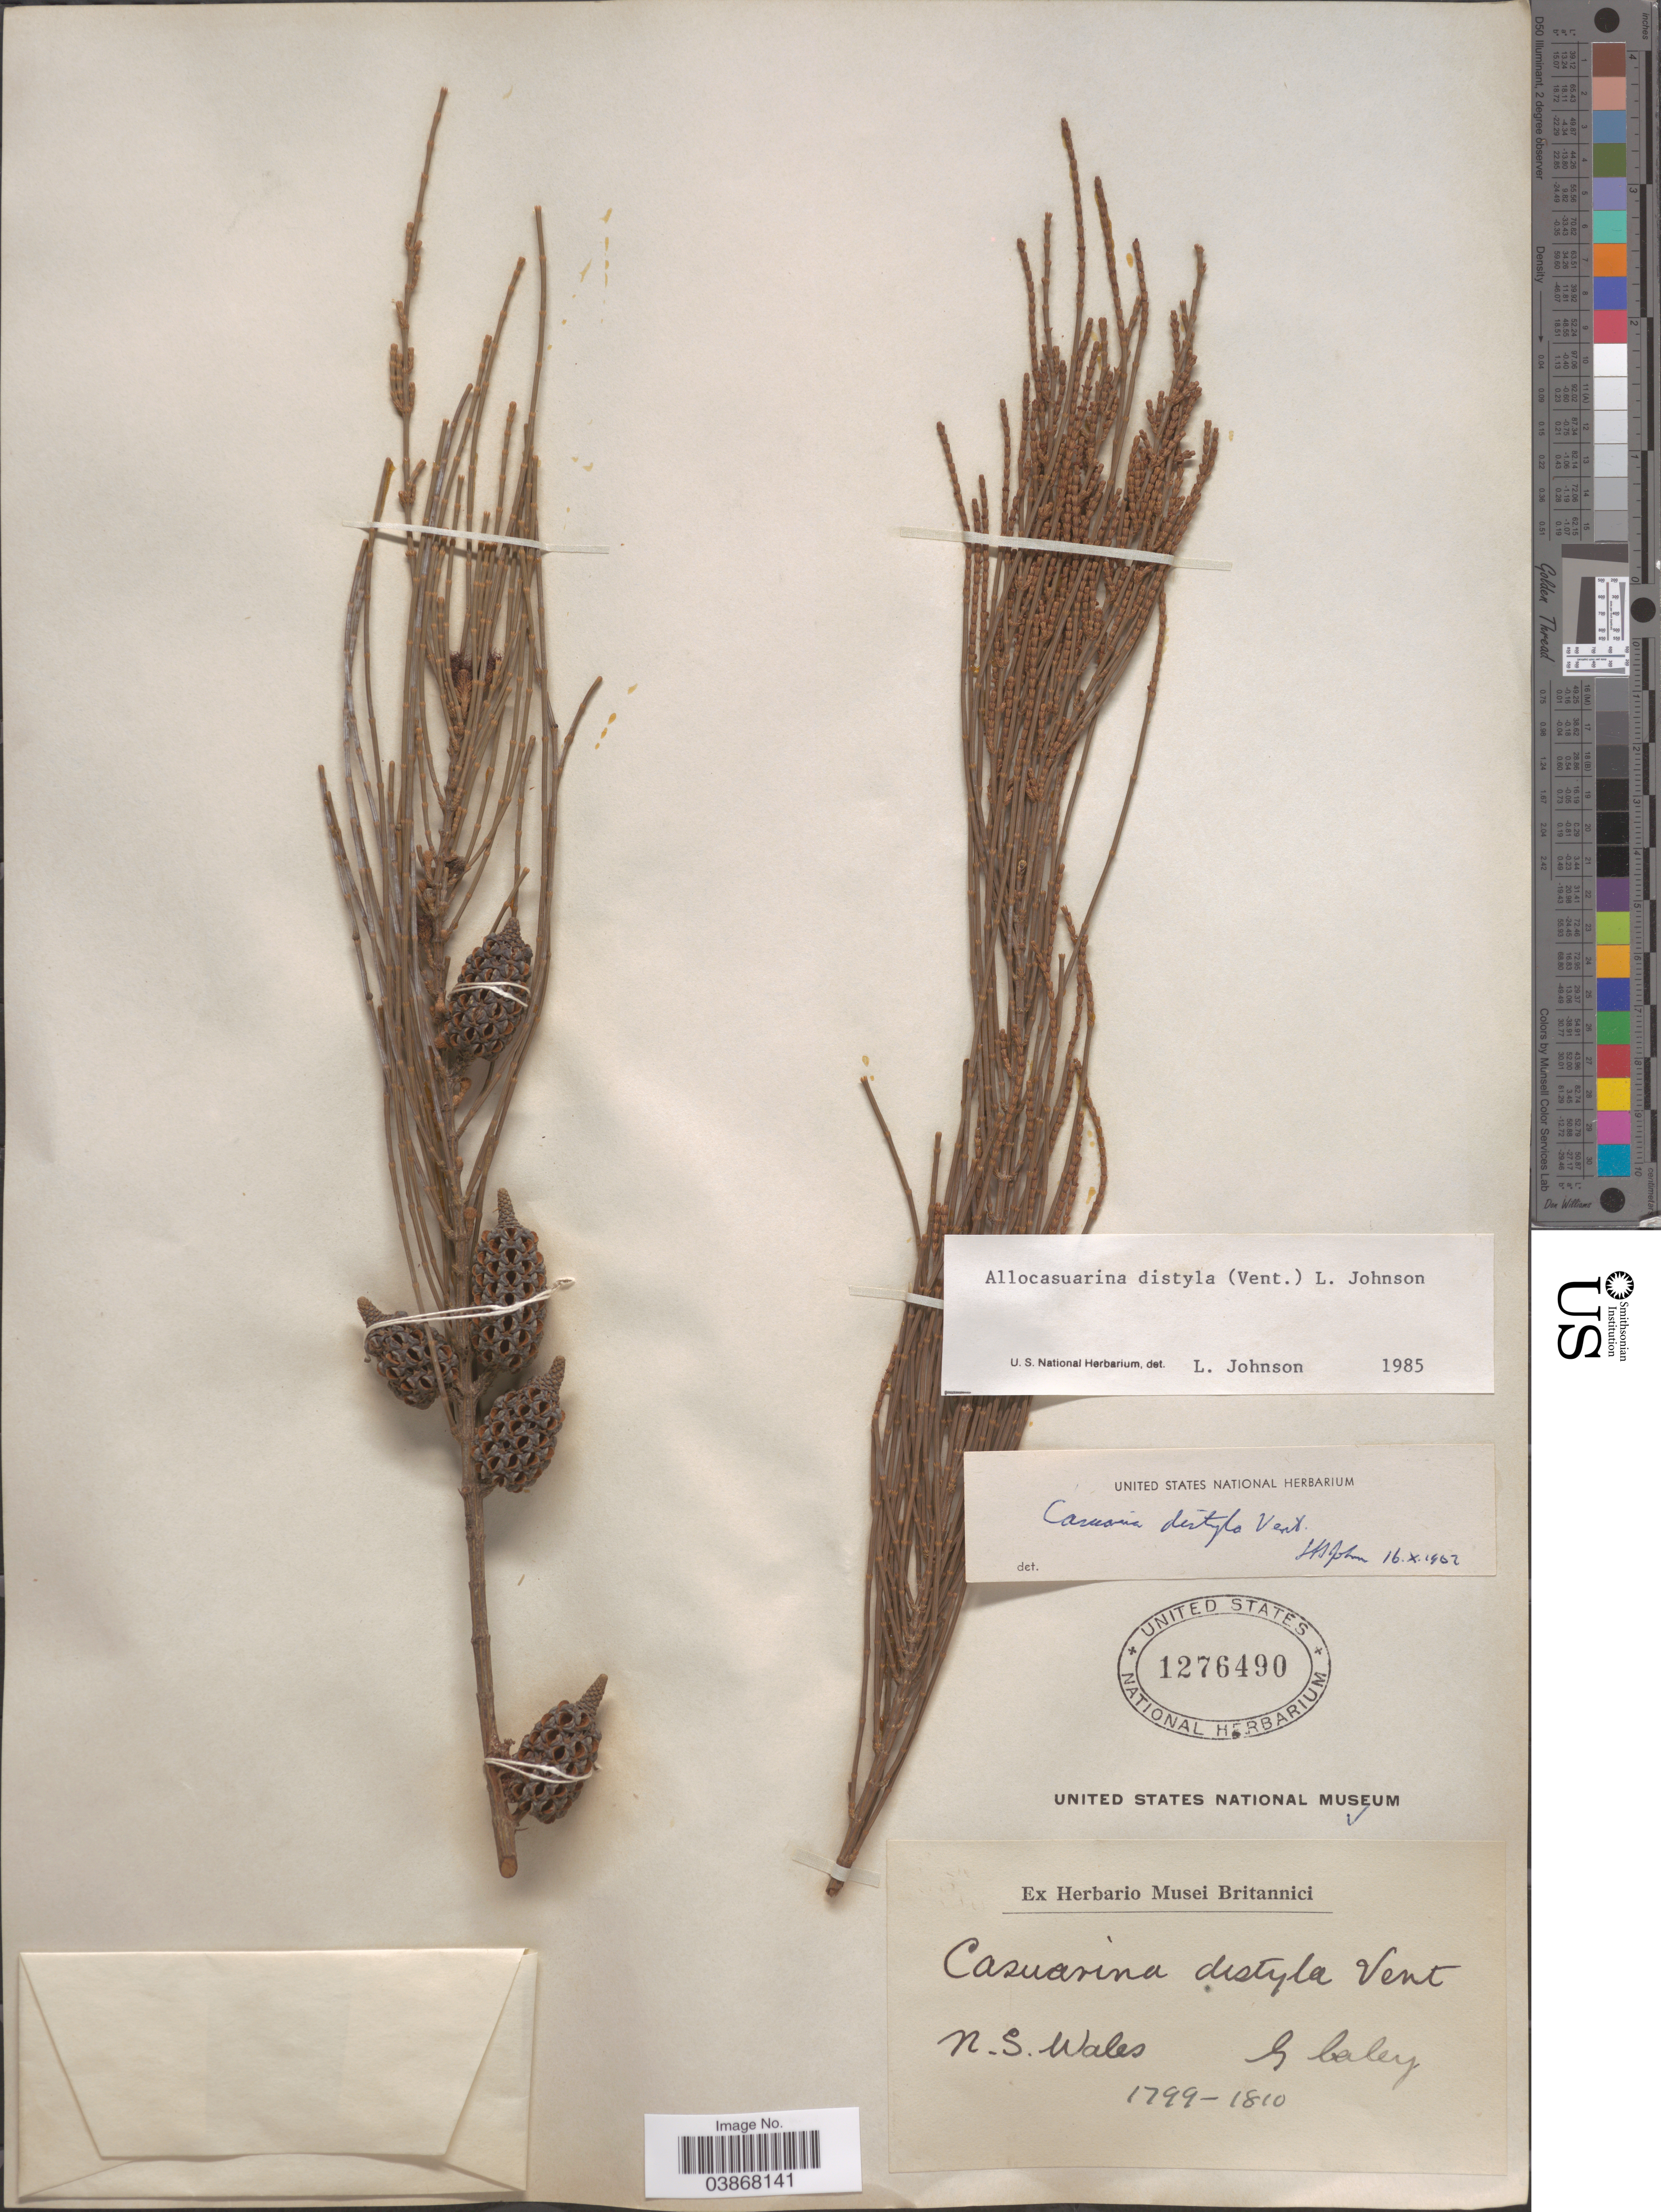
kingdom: Plantae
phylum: Tracheophyta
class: Magnoliopsida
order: Fagales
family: Casuarinaceae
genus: Allocasuarina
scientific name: Allocasuarina distyla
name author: (Vent.) L.A.S. Johnson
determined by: Johnson, L. A. S.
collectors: G. Caley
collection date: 1799/1810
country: Australia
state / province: New South Wales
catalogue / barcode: US 1276490